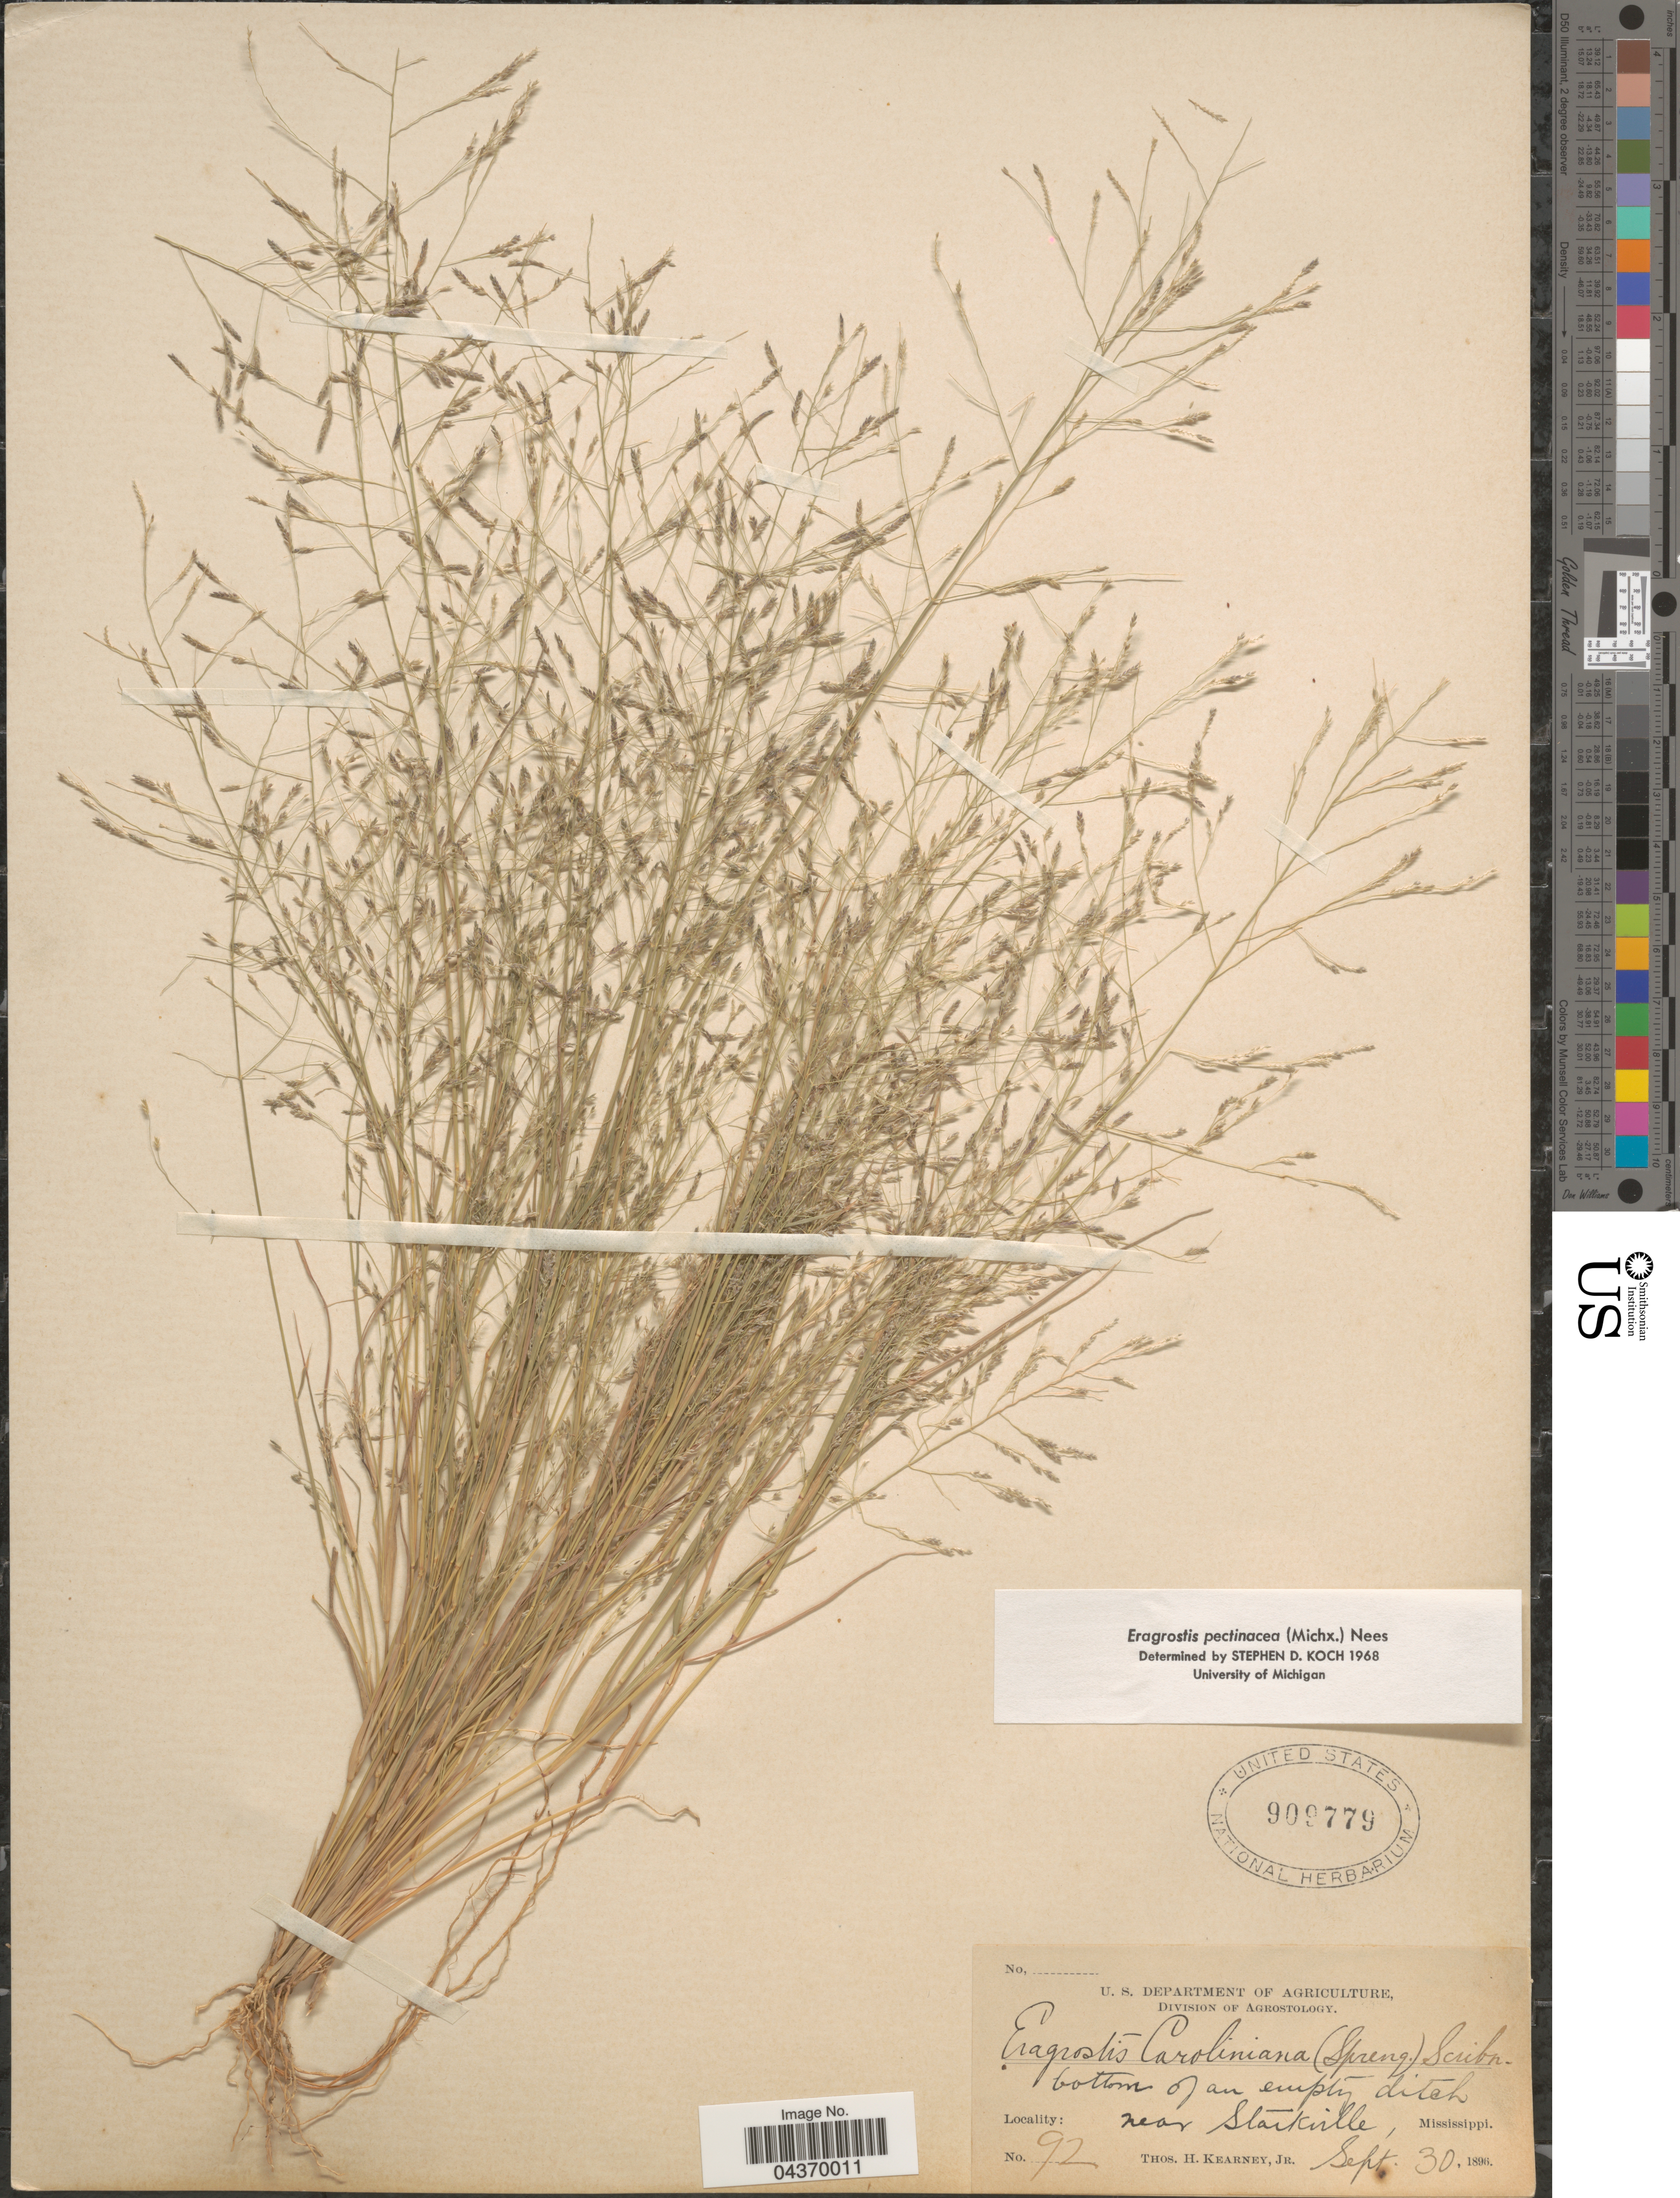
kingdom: Plantae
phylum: Tracheophyta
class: Liliopsida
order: Poales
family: Poaceae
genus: Eragrostis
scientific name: Eragrostis pectinacea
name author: (Michx.) Nees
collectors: T. H. Kearney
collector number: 92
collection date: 1896-09-30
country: United States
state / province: Mississippi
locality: Bottom of an empty ditch near Starkville.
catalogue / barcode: US 909779